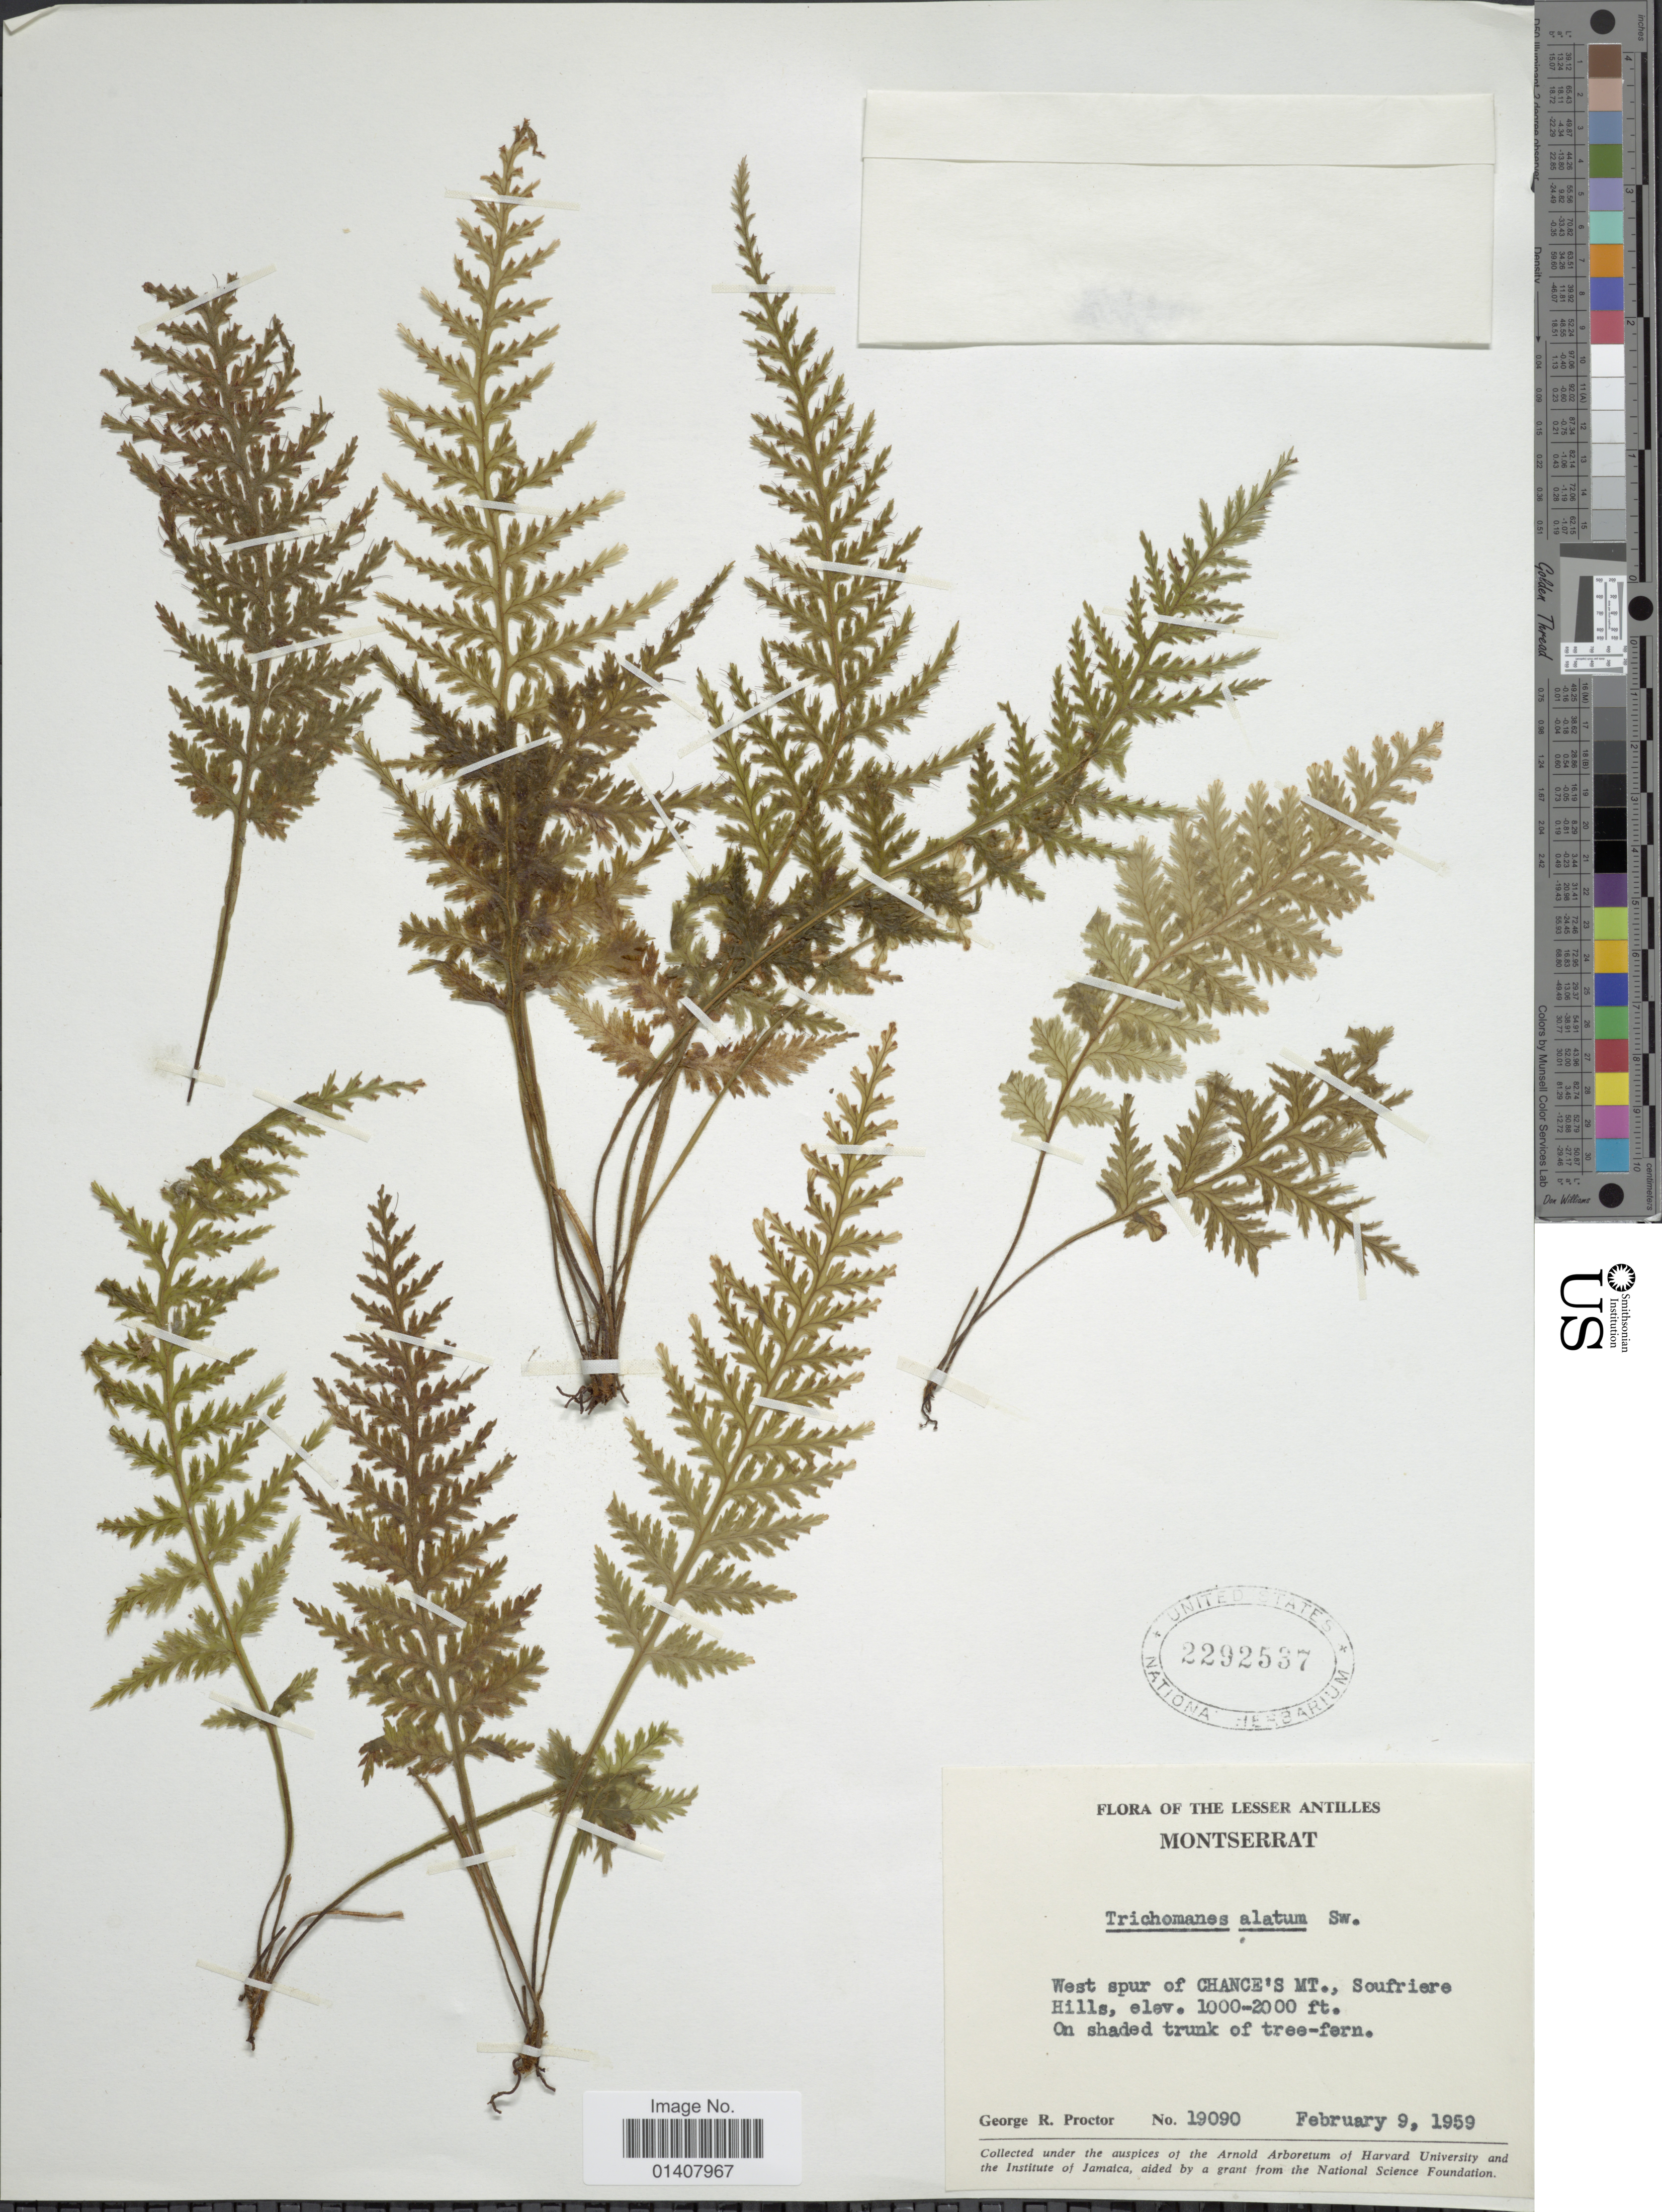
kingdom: Plantae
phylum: Tracheophyta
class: Polypodiopsida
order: Hymenophyllales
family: Hymenophyllaceae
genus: Trichomanes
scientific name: Trichomanes alatum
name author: Sw.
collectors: G. R. Proctor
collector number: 19090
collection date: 1959-02-09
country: Montserrat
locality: Lesser Antilles, Montserrart,Wet Spur of Change's <t/. Soufriere Hills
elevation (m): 305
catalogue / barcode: US 2292537